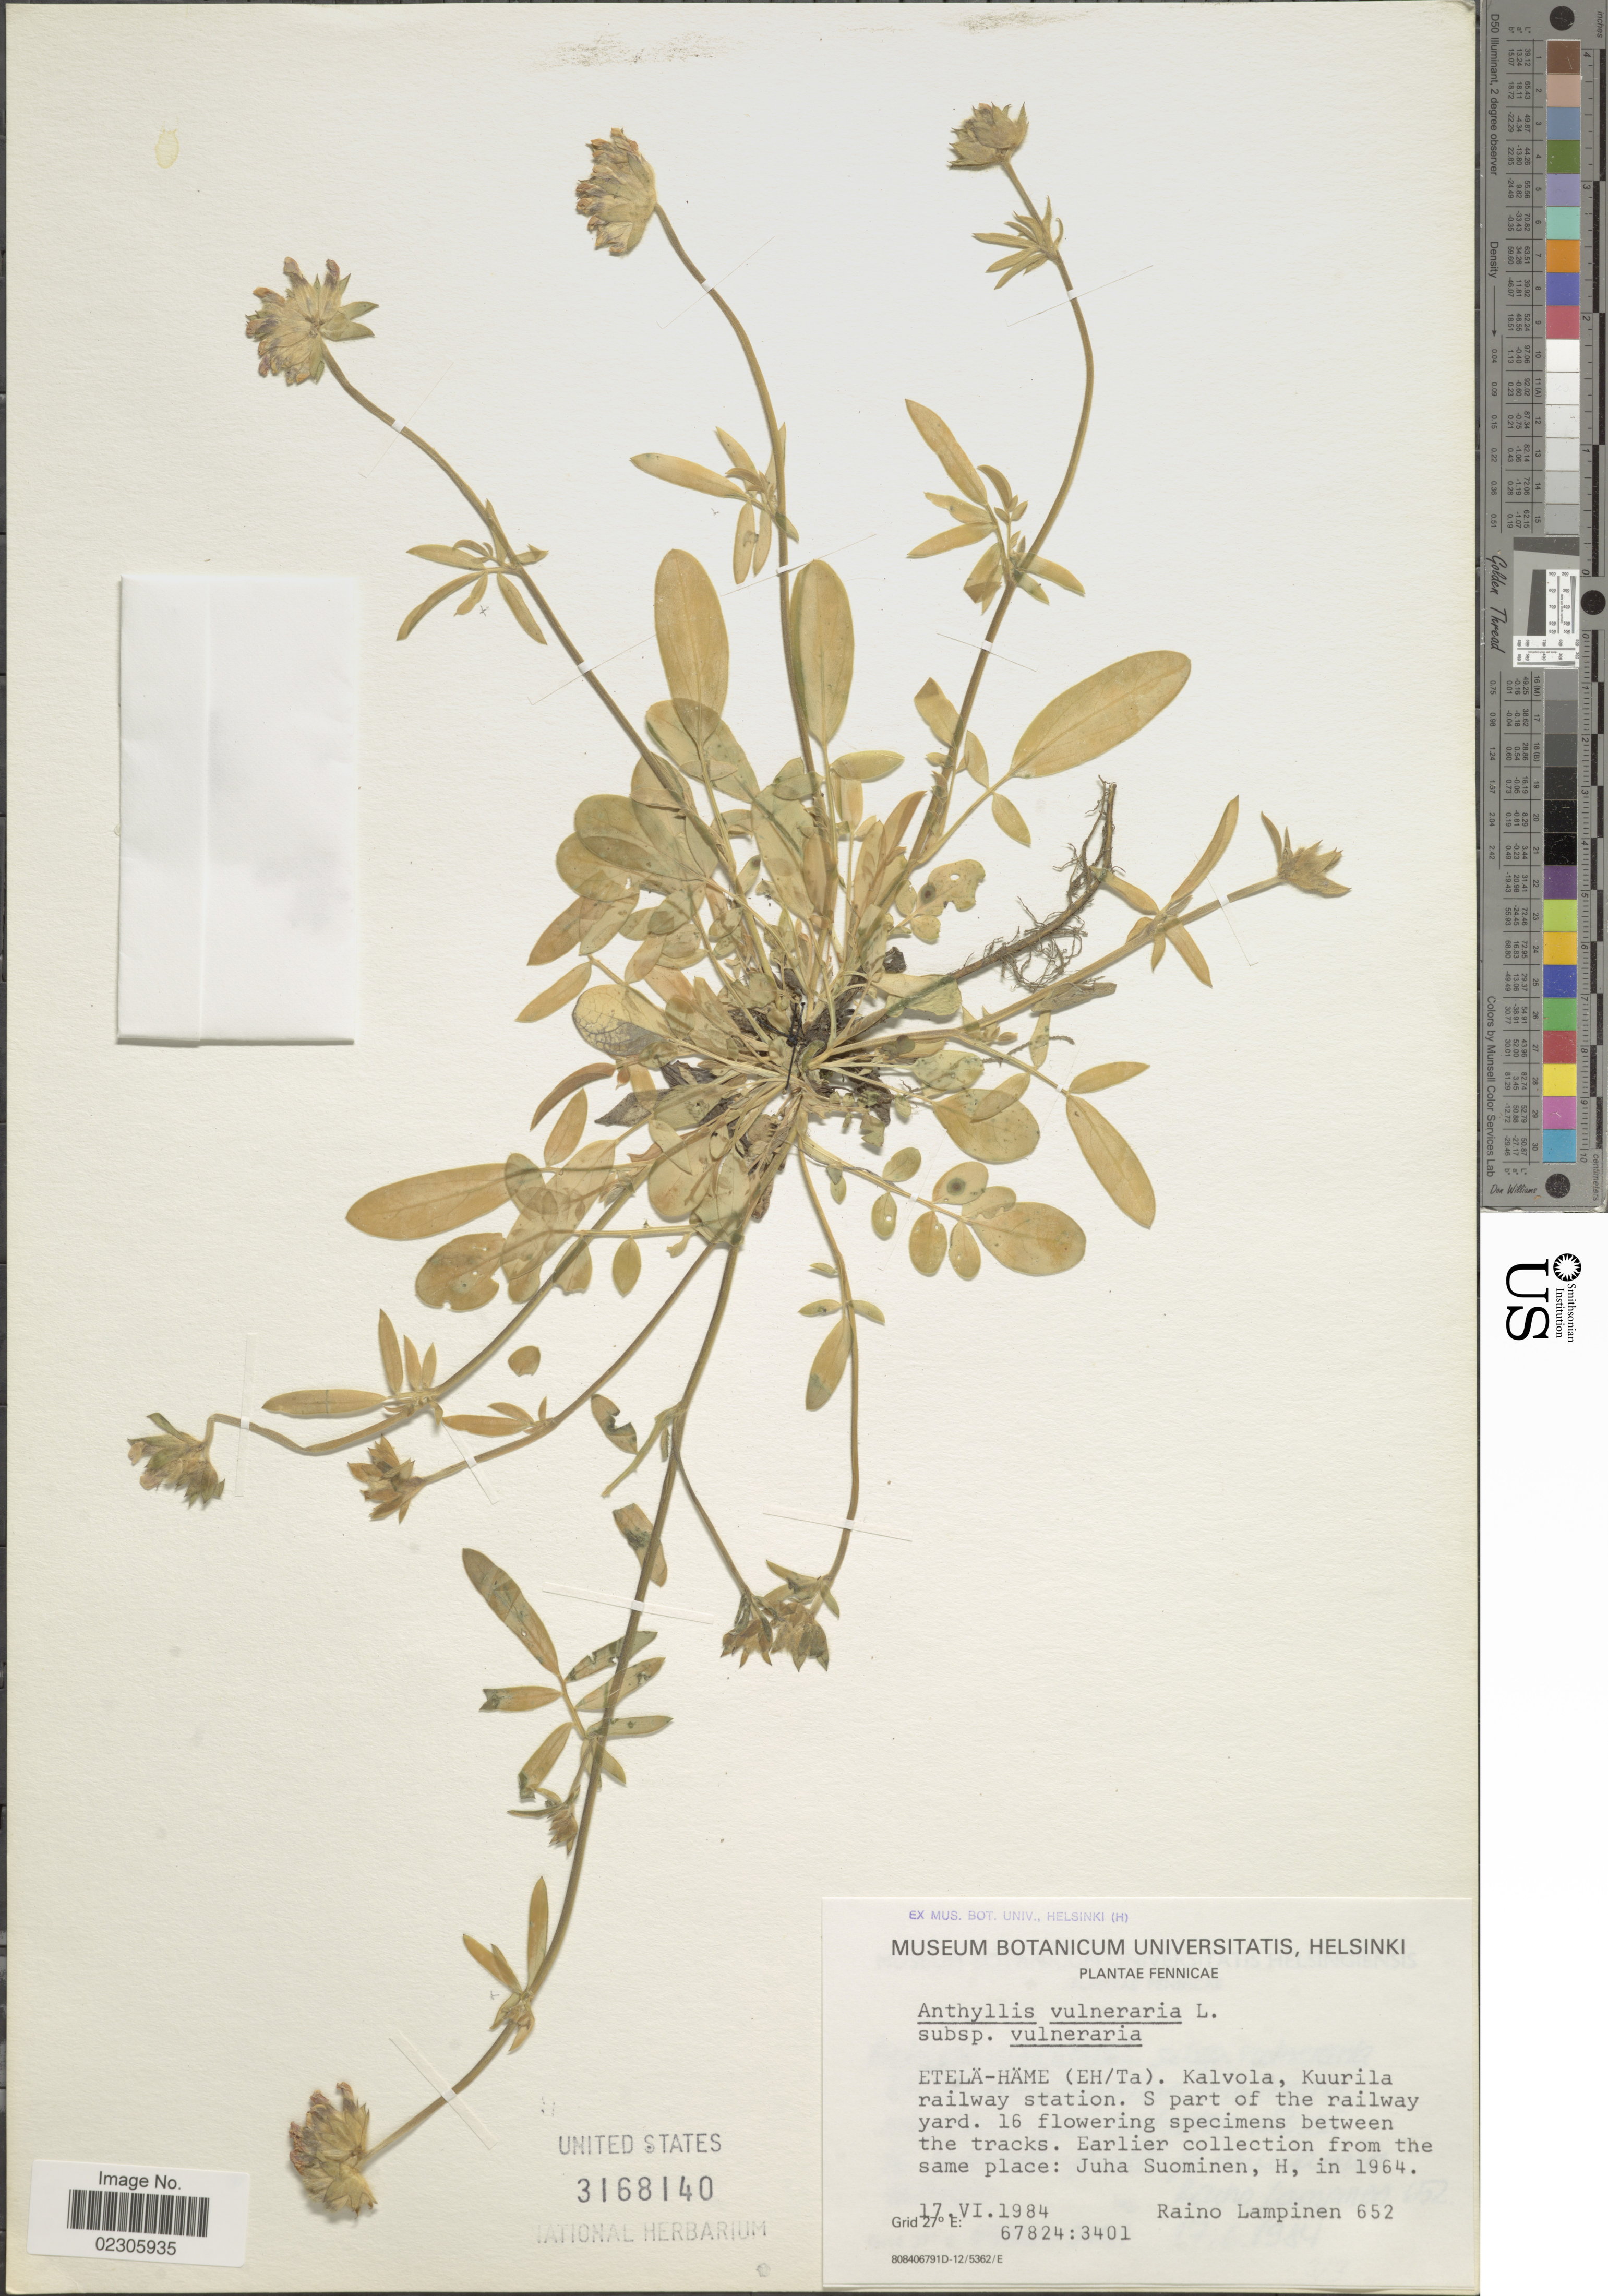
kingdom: Plantae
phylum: Tracheophyta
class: Magnoliopsida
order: Fabales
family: Fabaceae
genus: Anthyllis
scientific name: Anthyllis vulneraria subsp. vulneraria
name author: L.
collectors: R. Lampinen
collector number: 652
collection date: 1984-06-17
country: Finland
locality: Fennicae, Etela-Hame (Eh/Ta), Kalvola, Kuurila railway station, S part of the railway yard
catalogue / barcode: US 3168140